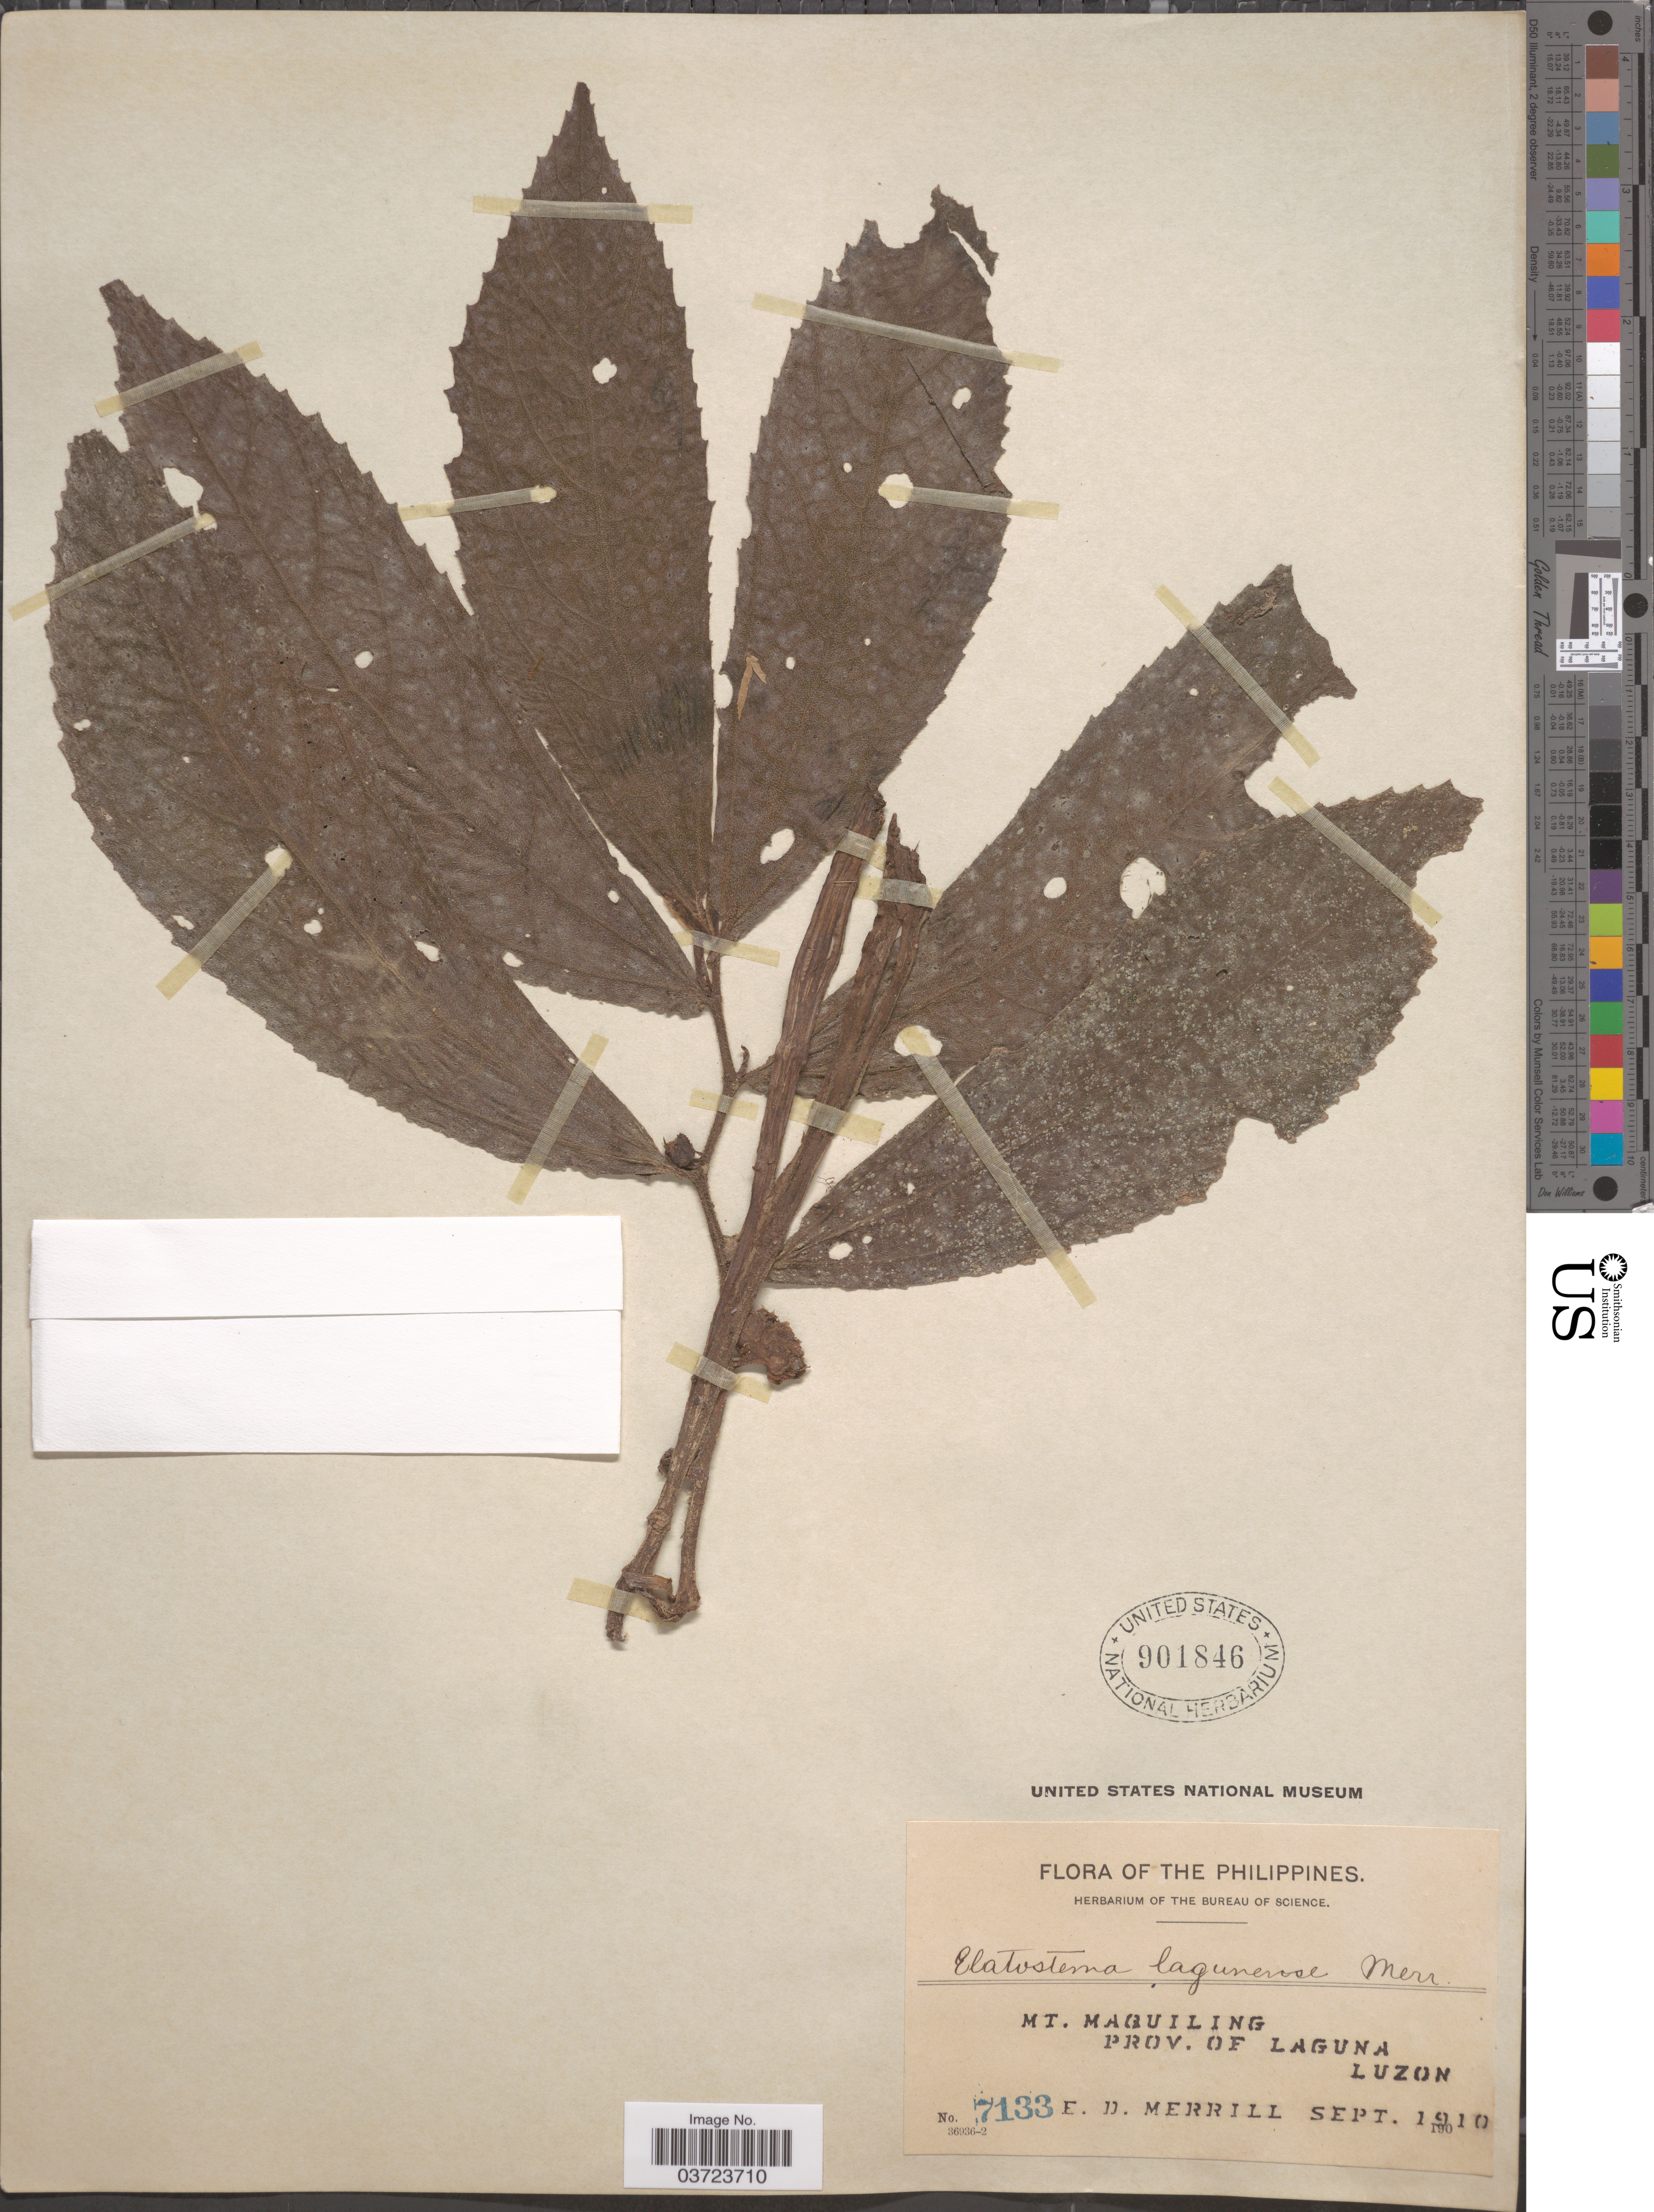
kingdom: Plantae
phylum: Tracheophyta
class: Magnoliopsida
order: Rosales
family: Urticaceae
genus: Elatostema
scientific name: Elatostema lagunense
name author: Merr. in C.B. Rob.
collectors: E. D. Merrill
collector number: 7133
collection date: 1910-09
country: Philippines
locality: Mt. Maquiling. Prov. of Laguna, Luzon.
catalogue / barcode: US 901846